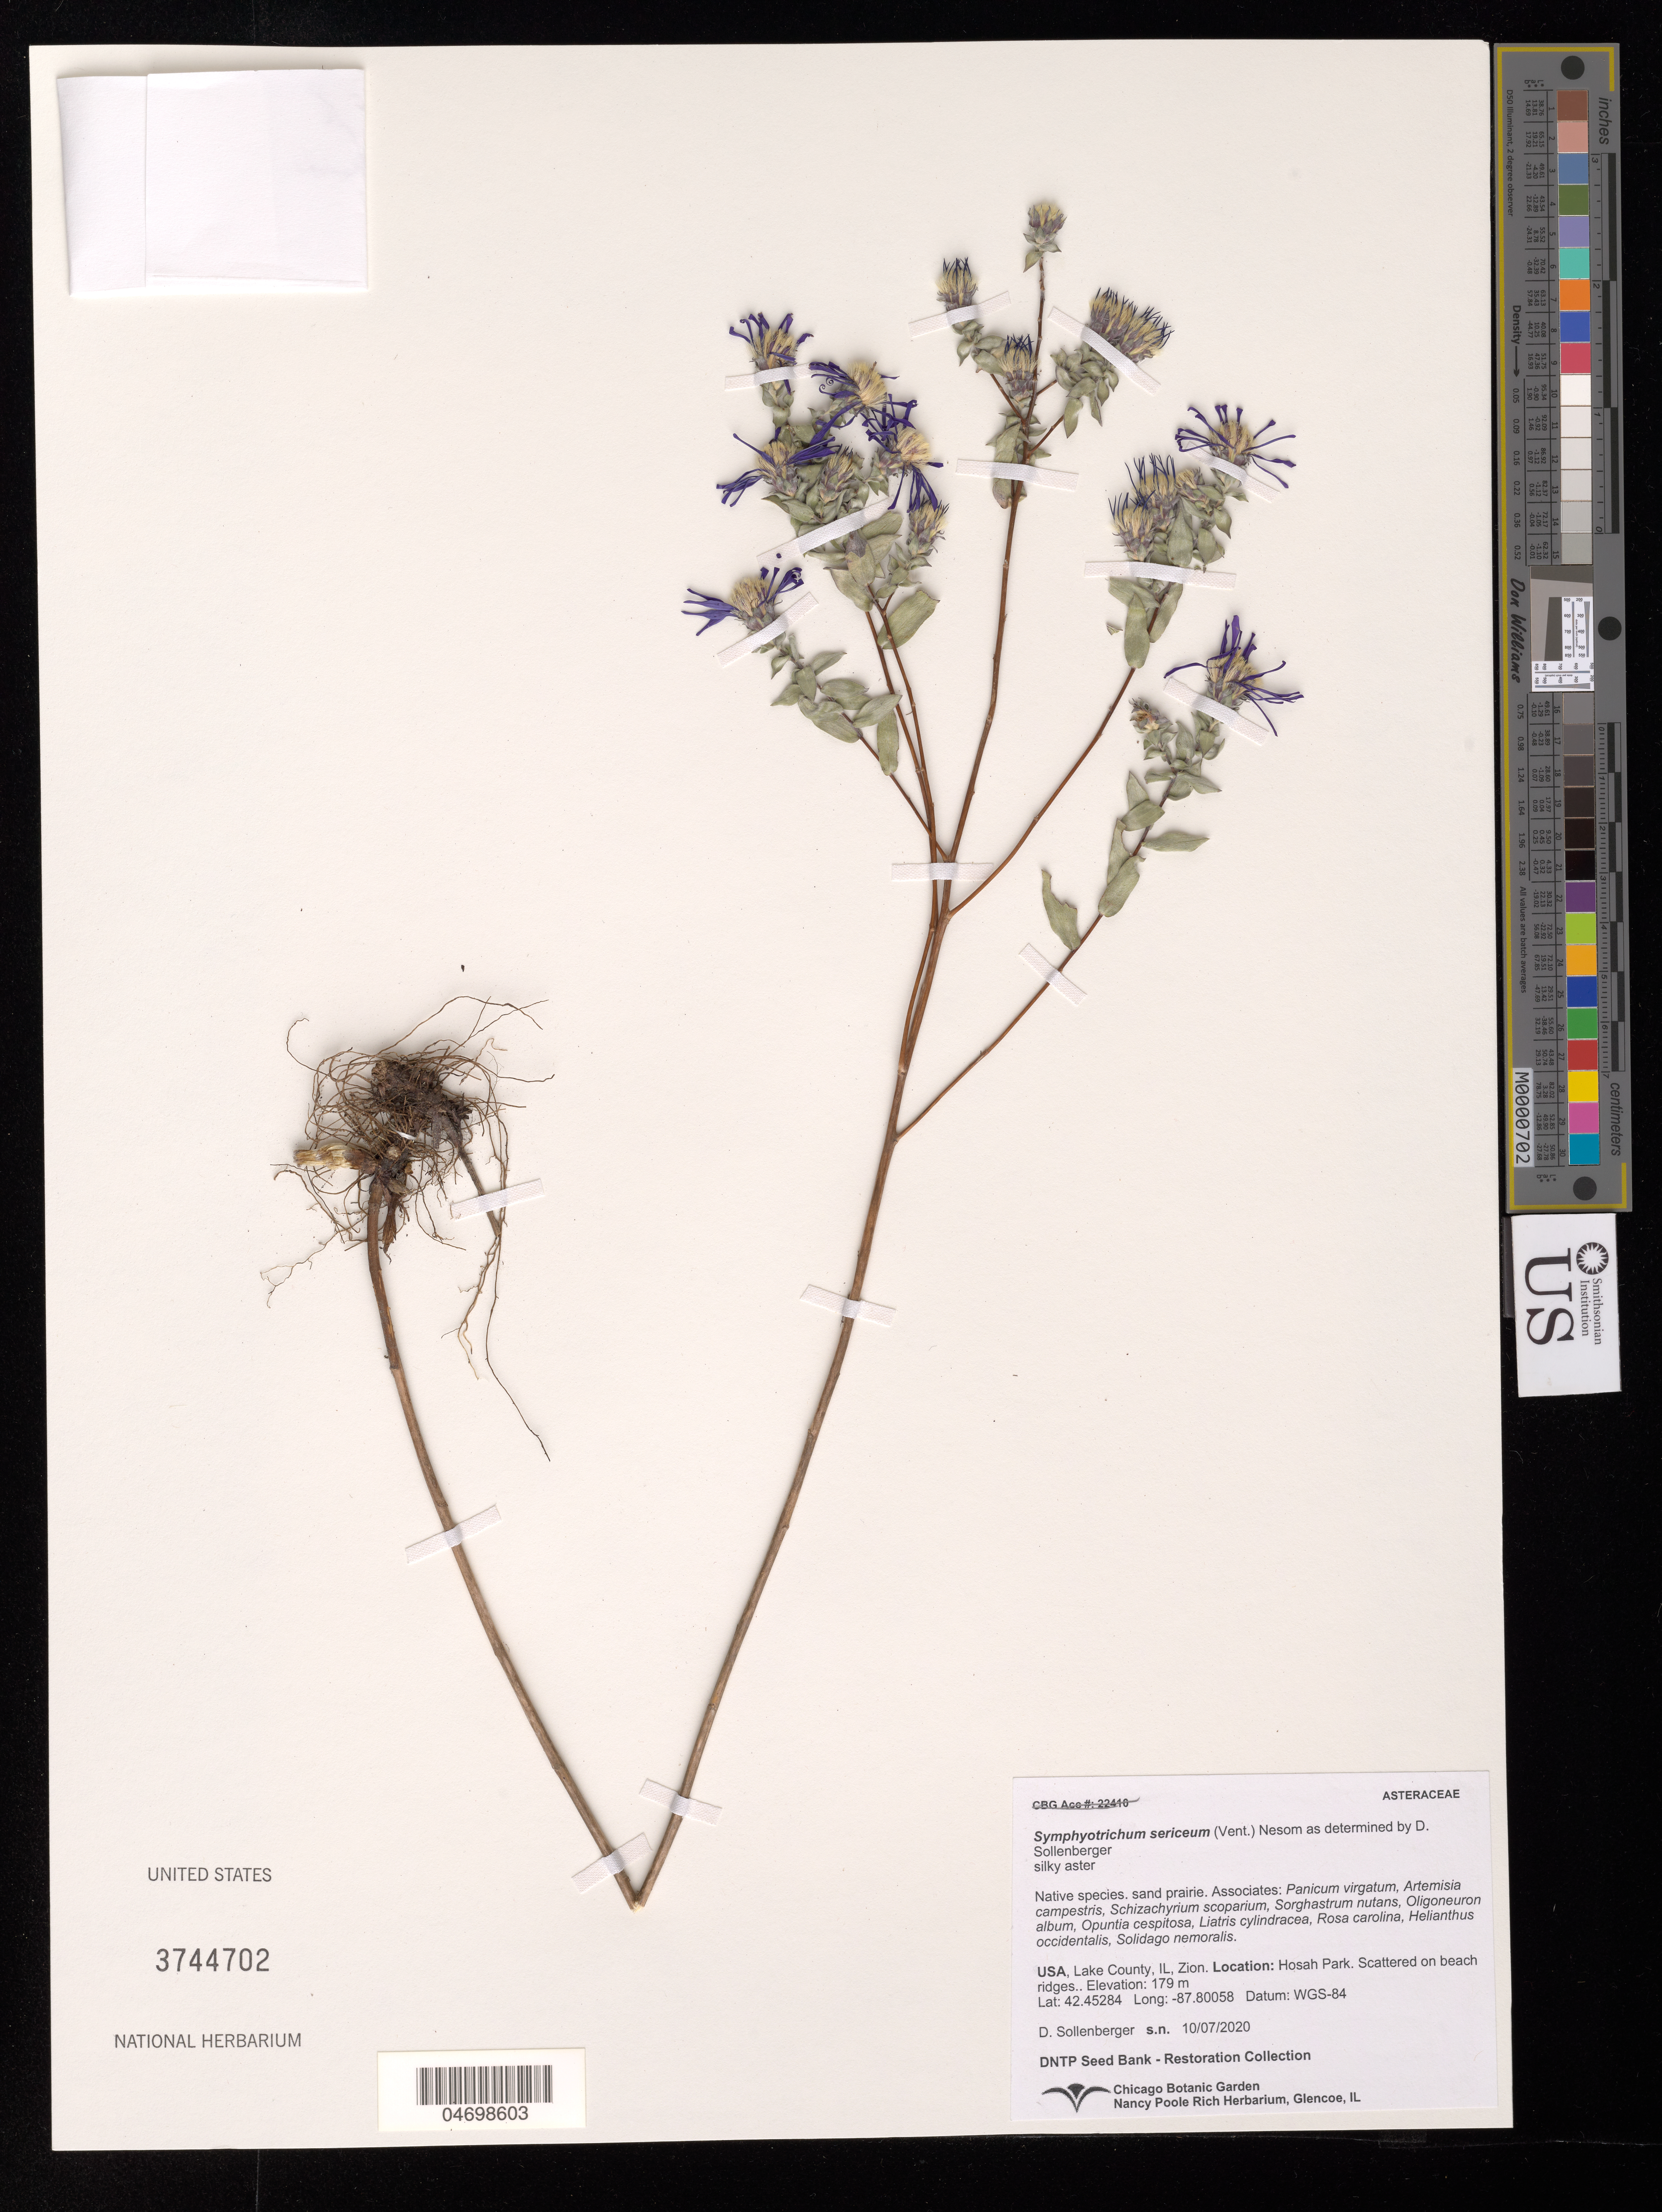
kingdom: Plantae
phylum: Tracheophyta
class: Magnoliopsida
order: Asterales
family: Asteraceae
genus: Symphyotrichum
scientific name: Symphyotrichum sericeum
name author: (Vent.) G.L. Nesom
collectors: D. Sollenberger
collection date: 2020-10-07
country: United States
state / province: Illinois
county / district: Lake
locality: Zion. Hosah Park, on beach ridge.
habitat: Sand prairie. With Panicum virgatum, Artemisia campestris, Poa carolina, etc.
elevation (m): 179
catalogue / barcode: US 3744702